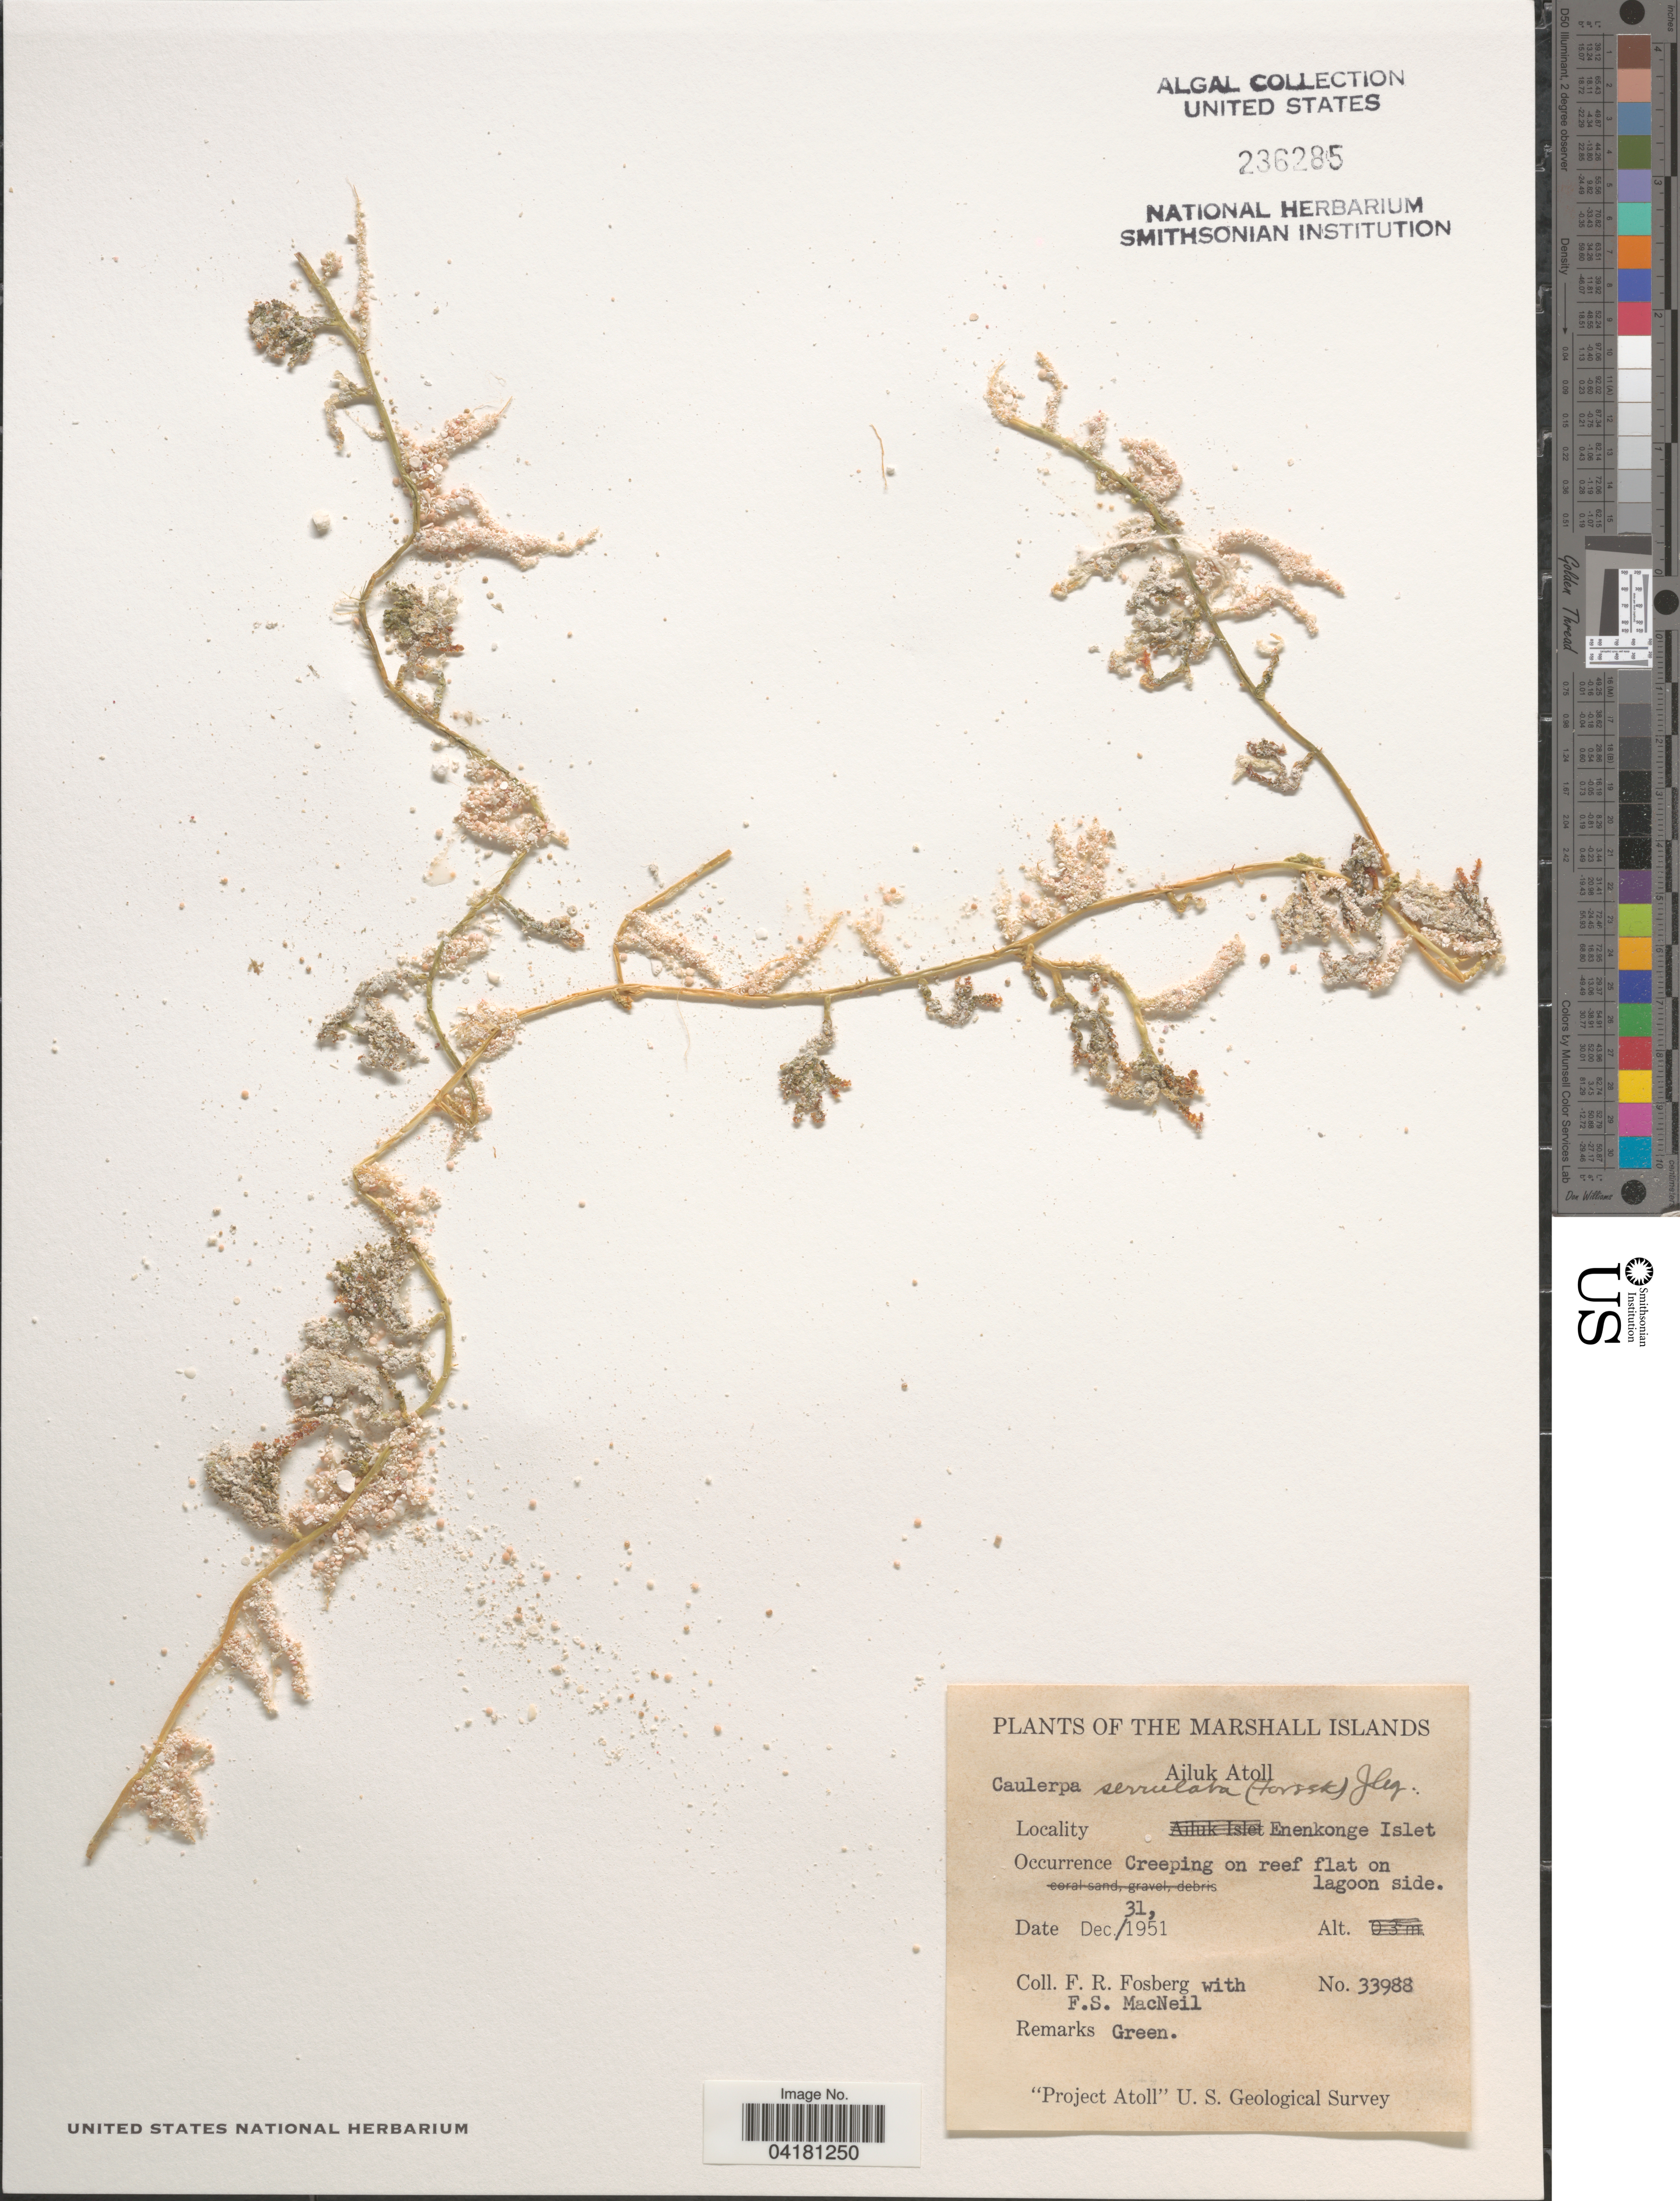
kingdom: Plantae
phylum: Chlorophyta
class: Ulvophyceae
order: Bryopsidales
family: Caulerpaceae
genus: Caulerpa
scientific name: Caulerpa serrulata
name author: (Forssk.) J. Agardh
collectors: F. R. Fosberg & F. Macneil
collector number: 33988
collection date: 1951-12-31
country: Marshall Islands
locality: Ailuk Atoll. Enenkonge Islet. "Project Atoll", U. S. Geological Survey.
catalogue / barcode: US 236285